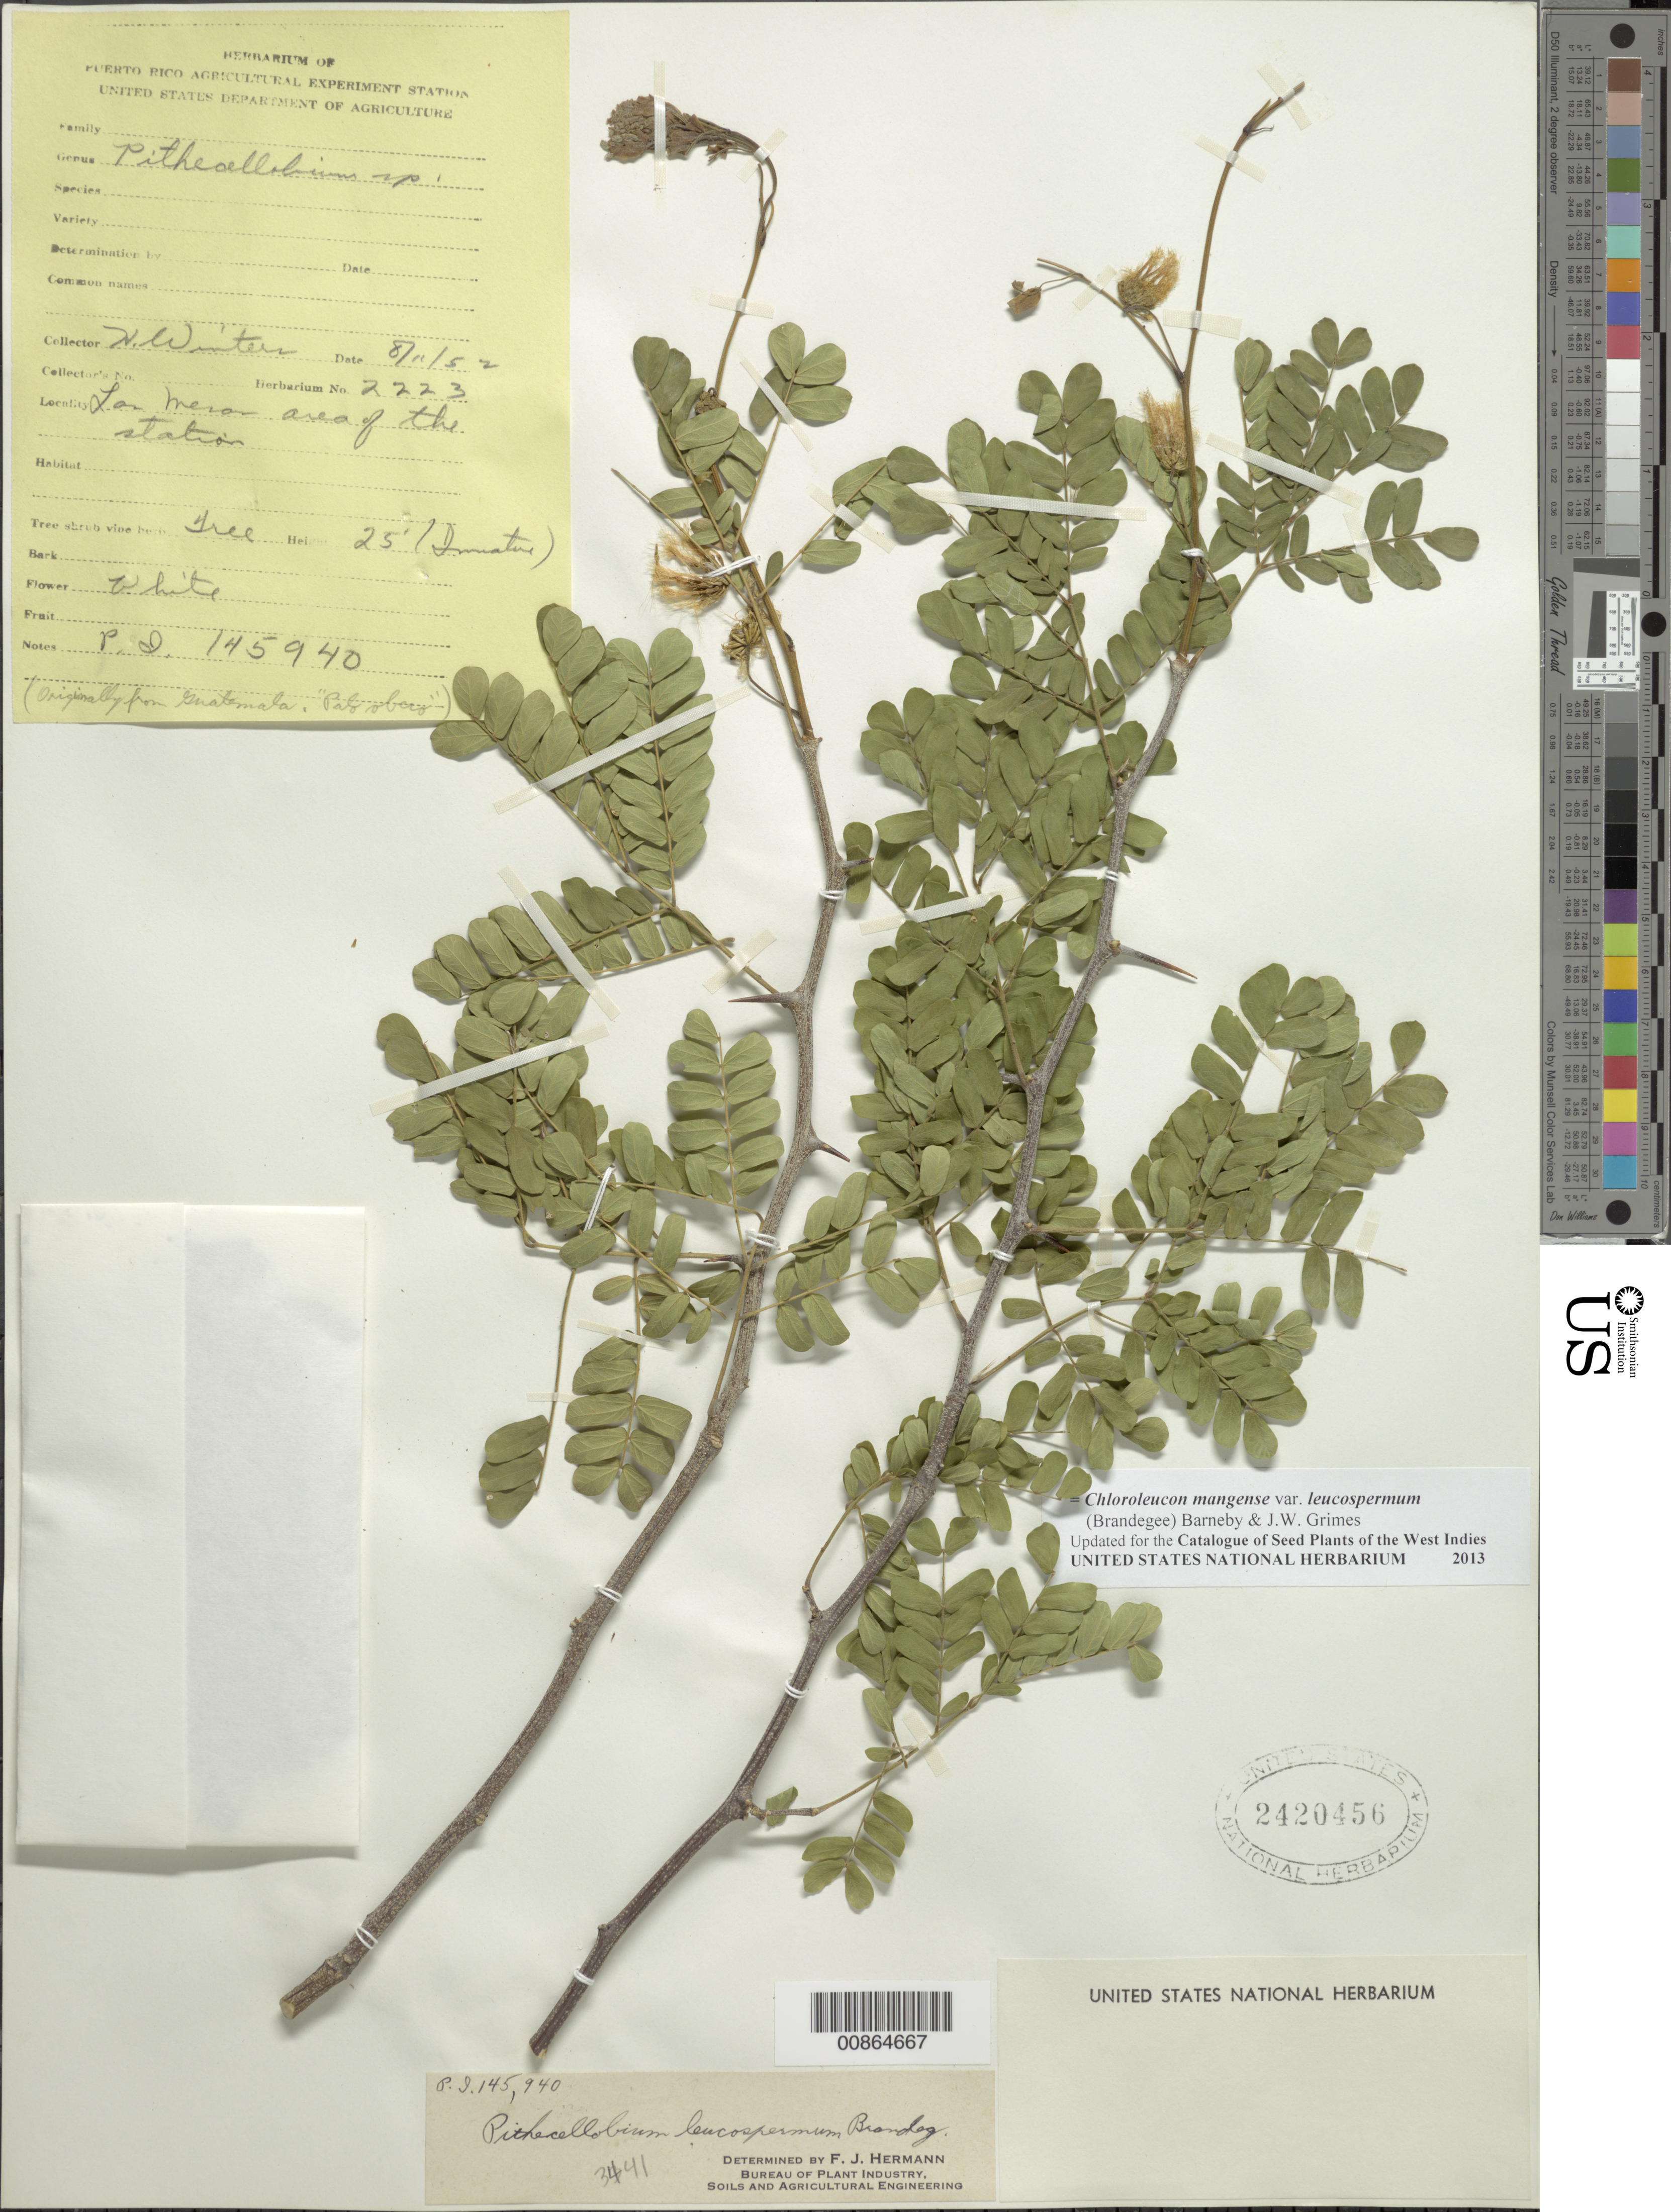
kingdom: Plantae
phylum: Tracheophyta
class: Magnoliopsida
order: Fabales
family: Fabaceae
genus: Chloroleucon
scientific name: Chloroleucon mangense var. leucospermum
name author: (Brandegee) Barneby & J.W. Grimes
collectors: H. Winters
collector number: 2223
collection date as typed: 08 Nov 1952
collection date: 1952-11-08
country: Puerto Rico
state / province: Mayagüez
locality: La Mesa area of the station (Puerto Rico Agricultural Experiment Station).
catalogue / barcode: US 2420456